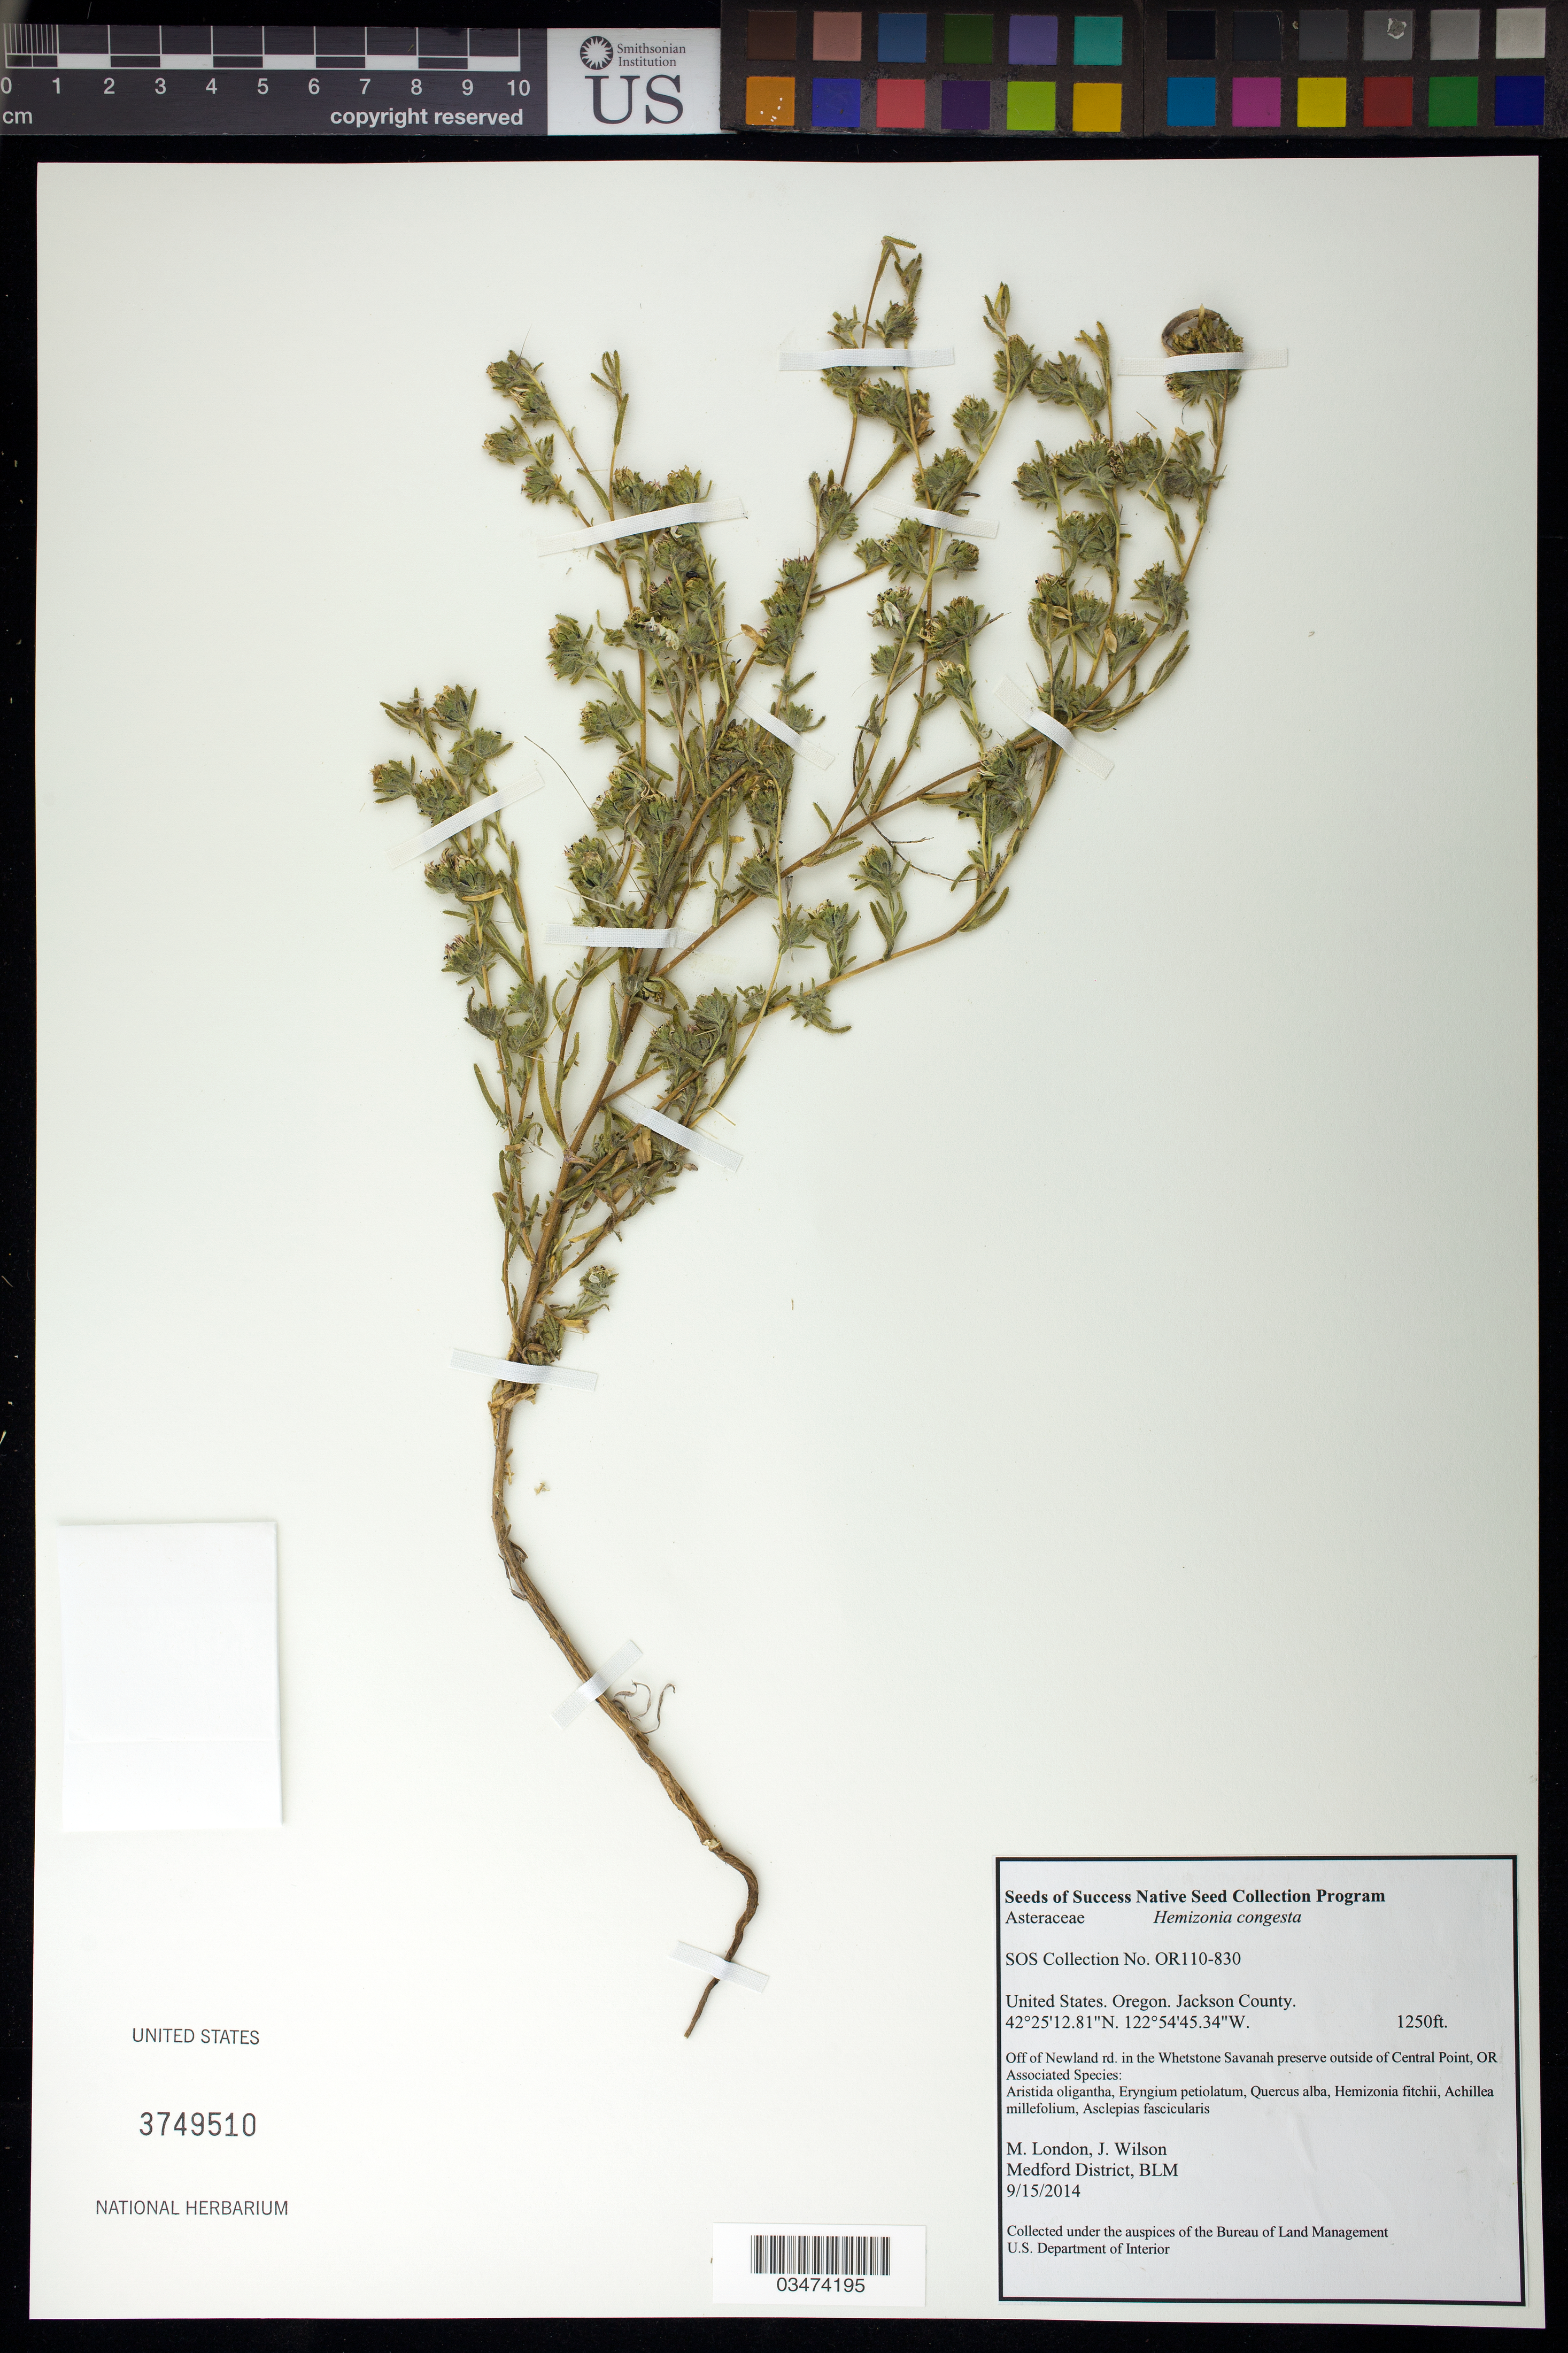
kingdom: Plantae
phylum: Tracheophyta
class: Magnoliopsida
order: Asterales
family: Asteraceae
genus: Hemizonia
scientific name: Hemizonia congesta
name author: (Babc. & H.M. Hall) Jeps.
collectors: M. London & J. Wilson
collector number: OR110-830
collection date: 2014-09-15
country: United States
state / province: Oregon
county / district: Jackson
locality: Off of Newland rd, in the Whetstone Savanah preserve outside of Central Point, OR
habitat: Associated species: Eryngium petiolatum, Aristida oligantha, Quercus alba, Hemizonia fitchii, ect.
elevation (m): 381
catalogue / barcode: US 3749510